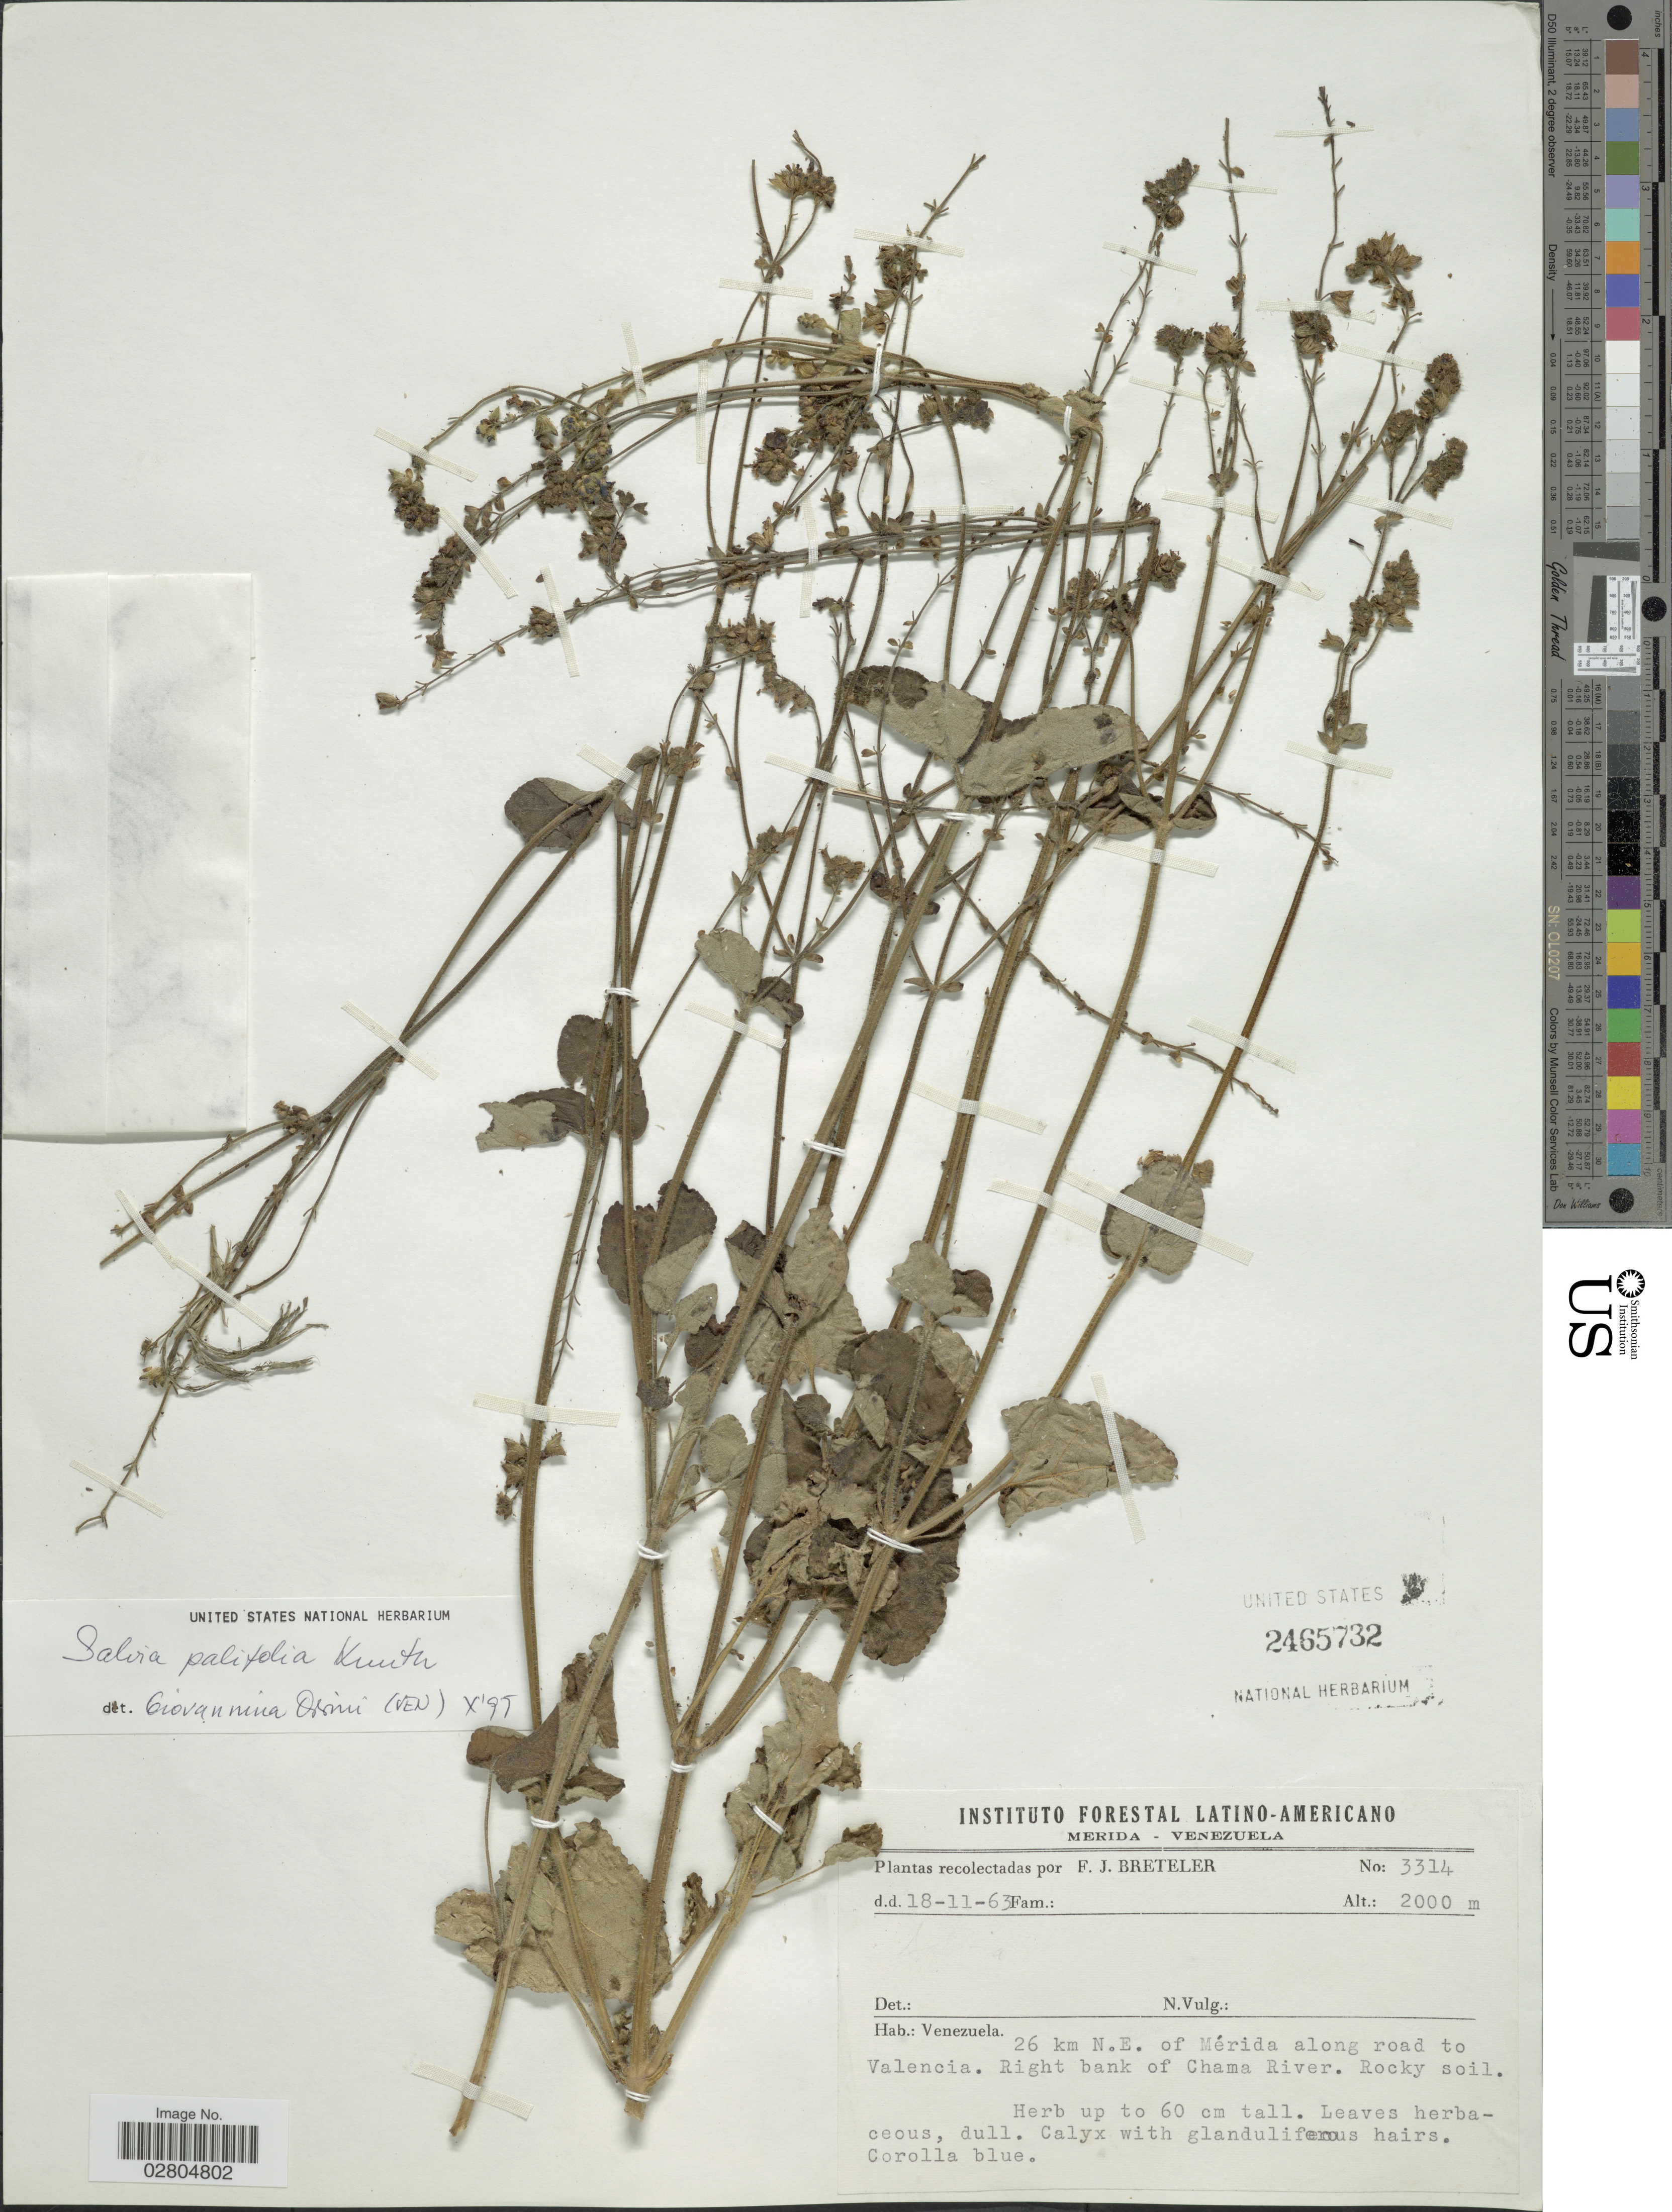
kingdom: Plantae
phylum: Tracheophyta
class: Magnoliopsida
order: Lamiales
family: Lamiaceae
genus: Salvia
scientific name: Salvia palifolia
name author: Kunth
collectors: F. J. Breteler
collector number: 3314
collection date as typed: Transcribed d/m/y: 18/11/63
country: Venezuela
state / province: Mérida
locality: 26 km N.E. of Mérida along road to Valencia. Right bank of Chama River.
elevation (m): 2000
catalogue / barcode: US 2465732